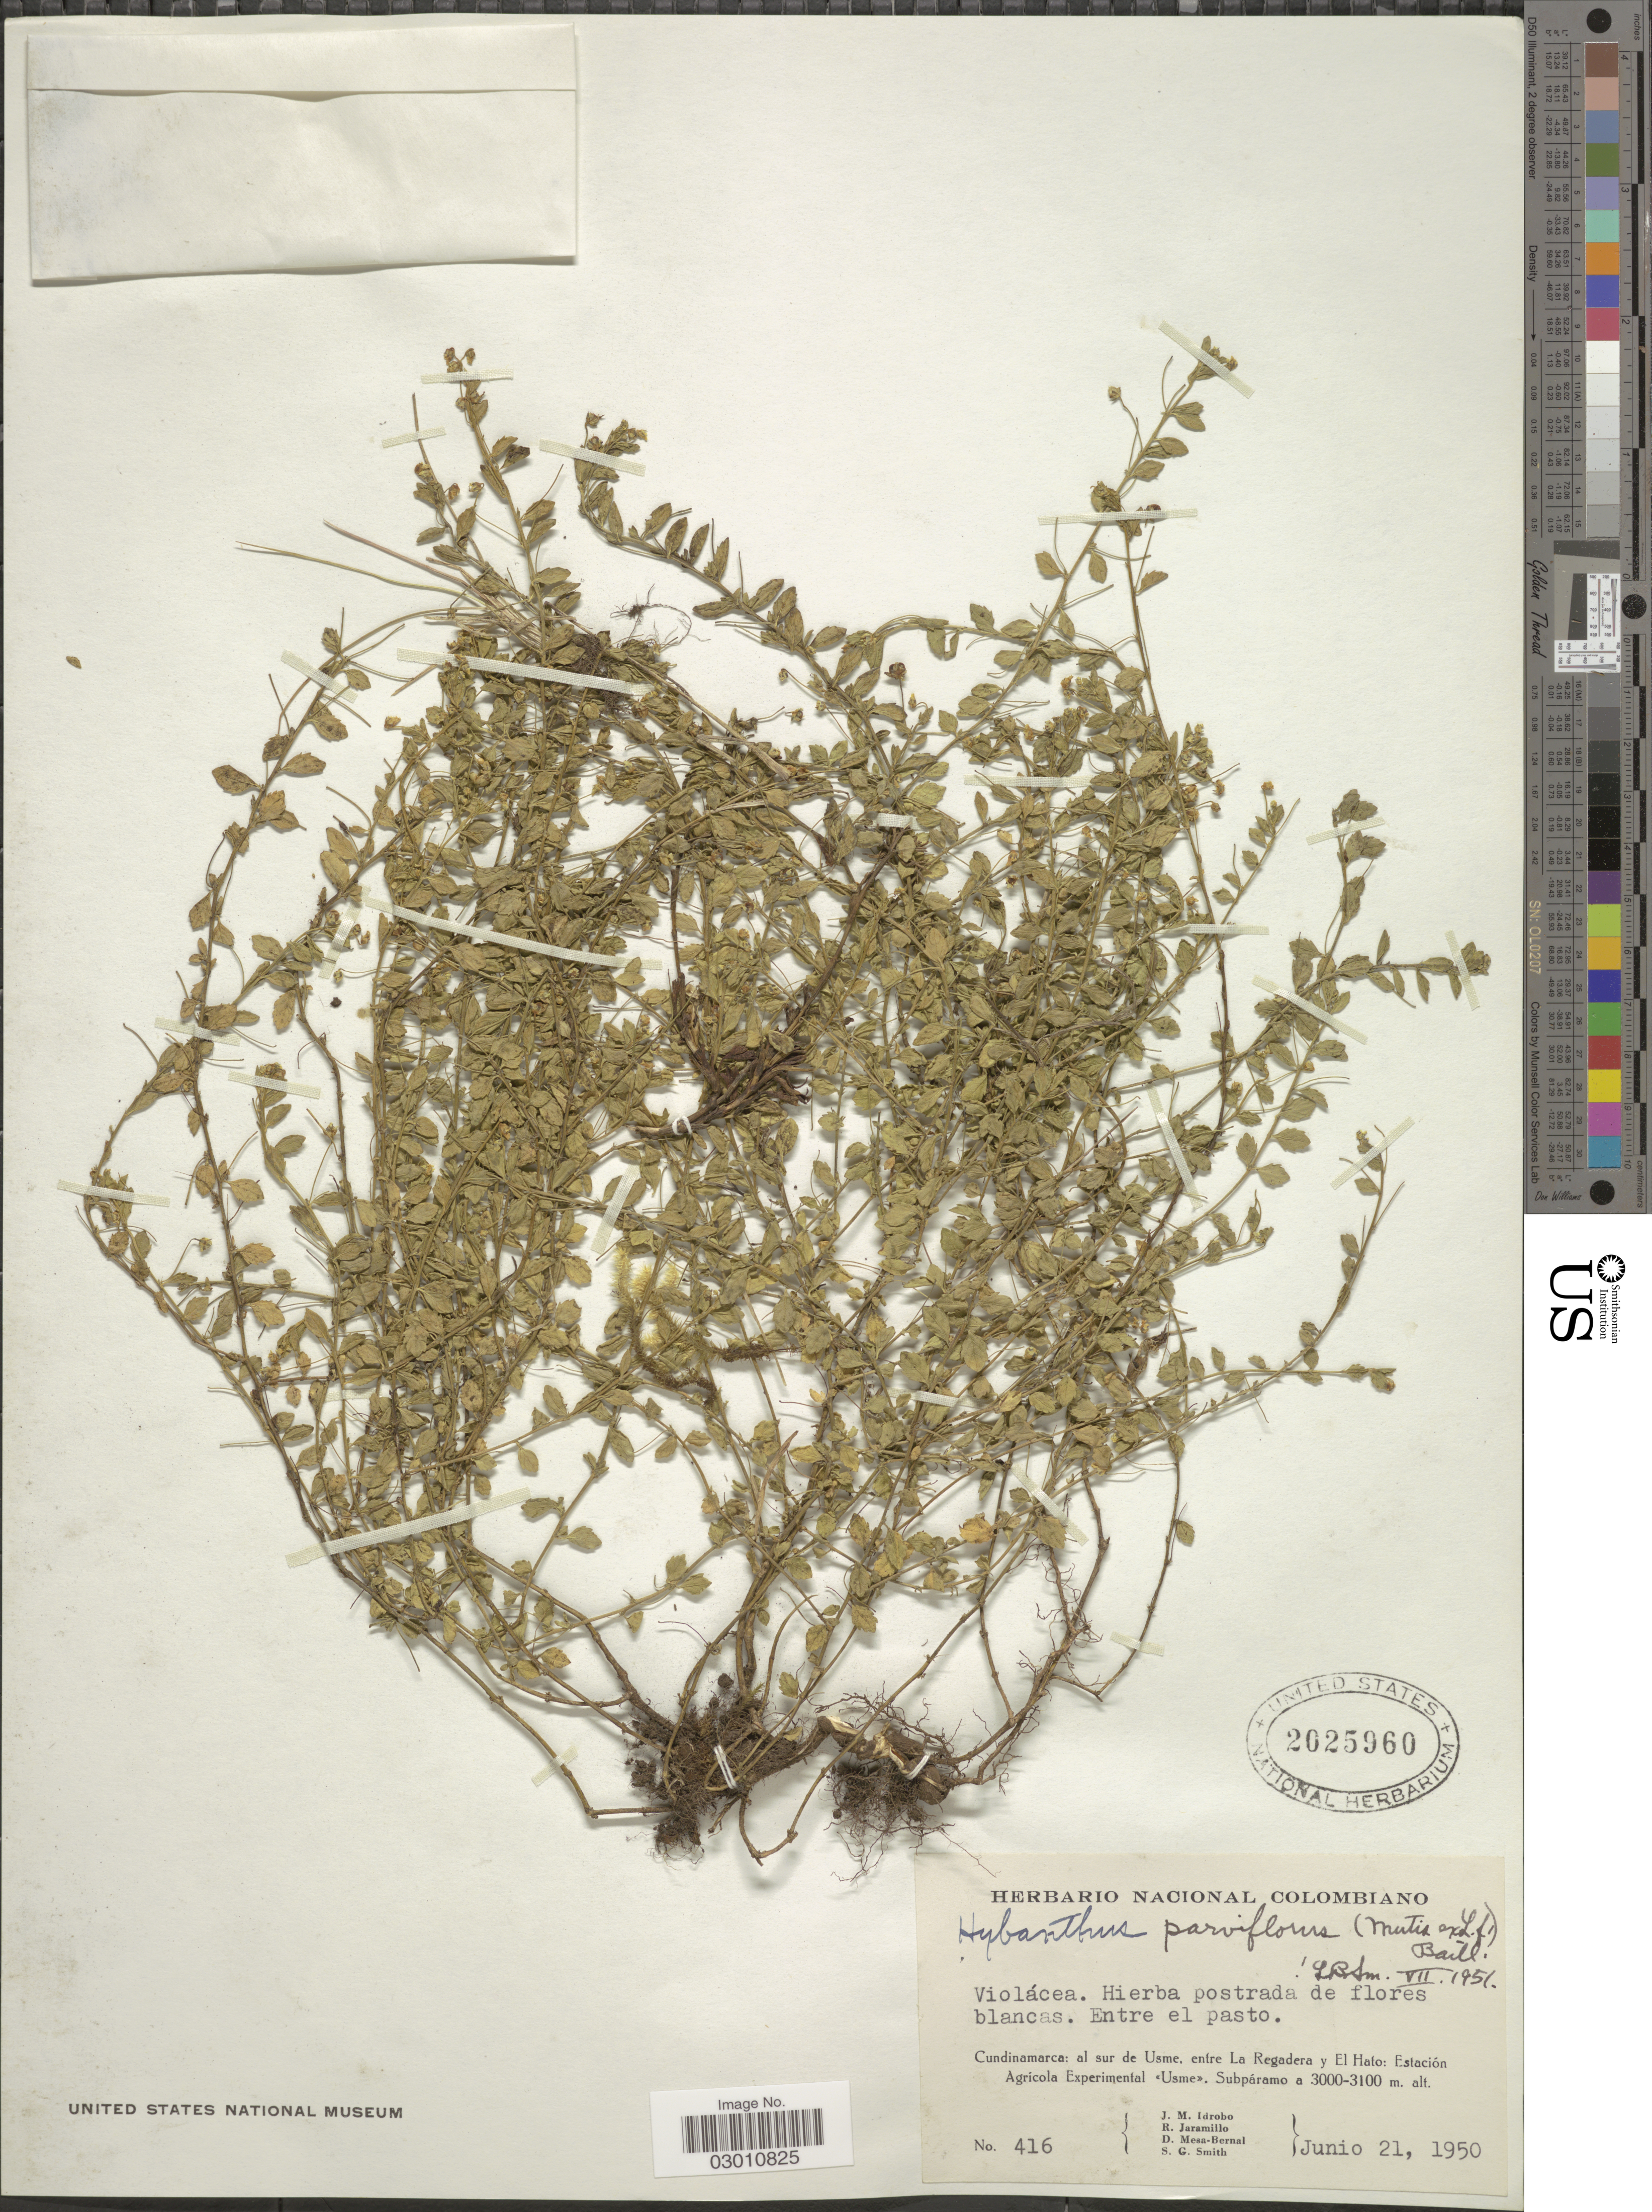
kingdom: Plantae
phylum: Tracheophyta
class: Magnoliopsida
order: Malpighiales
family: Violaceae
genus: Pombalia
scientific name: Pombalia parviflora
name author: (L. f.) Paula-Souza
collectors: J. M. Idrobo, R. Jaramillo, D. Mesa-Bernal & S. G. Smith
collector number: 416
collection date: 1950-06-21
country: Colombia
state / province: Cundinamarca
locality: Entre el pasto, al sur de Usme, entre La Regadera y El Hato: Estación Agricola Experimental Usme. Subpáramo.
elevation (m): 3000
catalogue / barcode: US 2025960